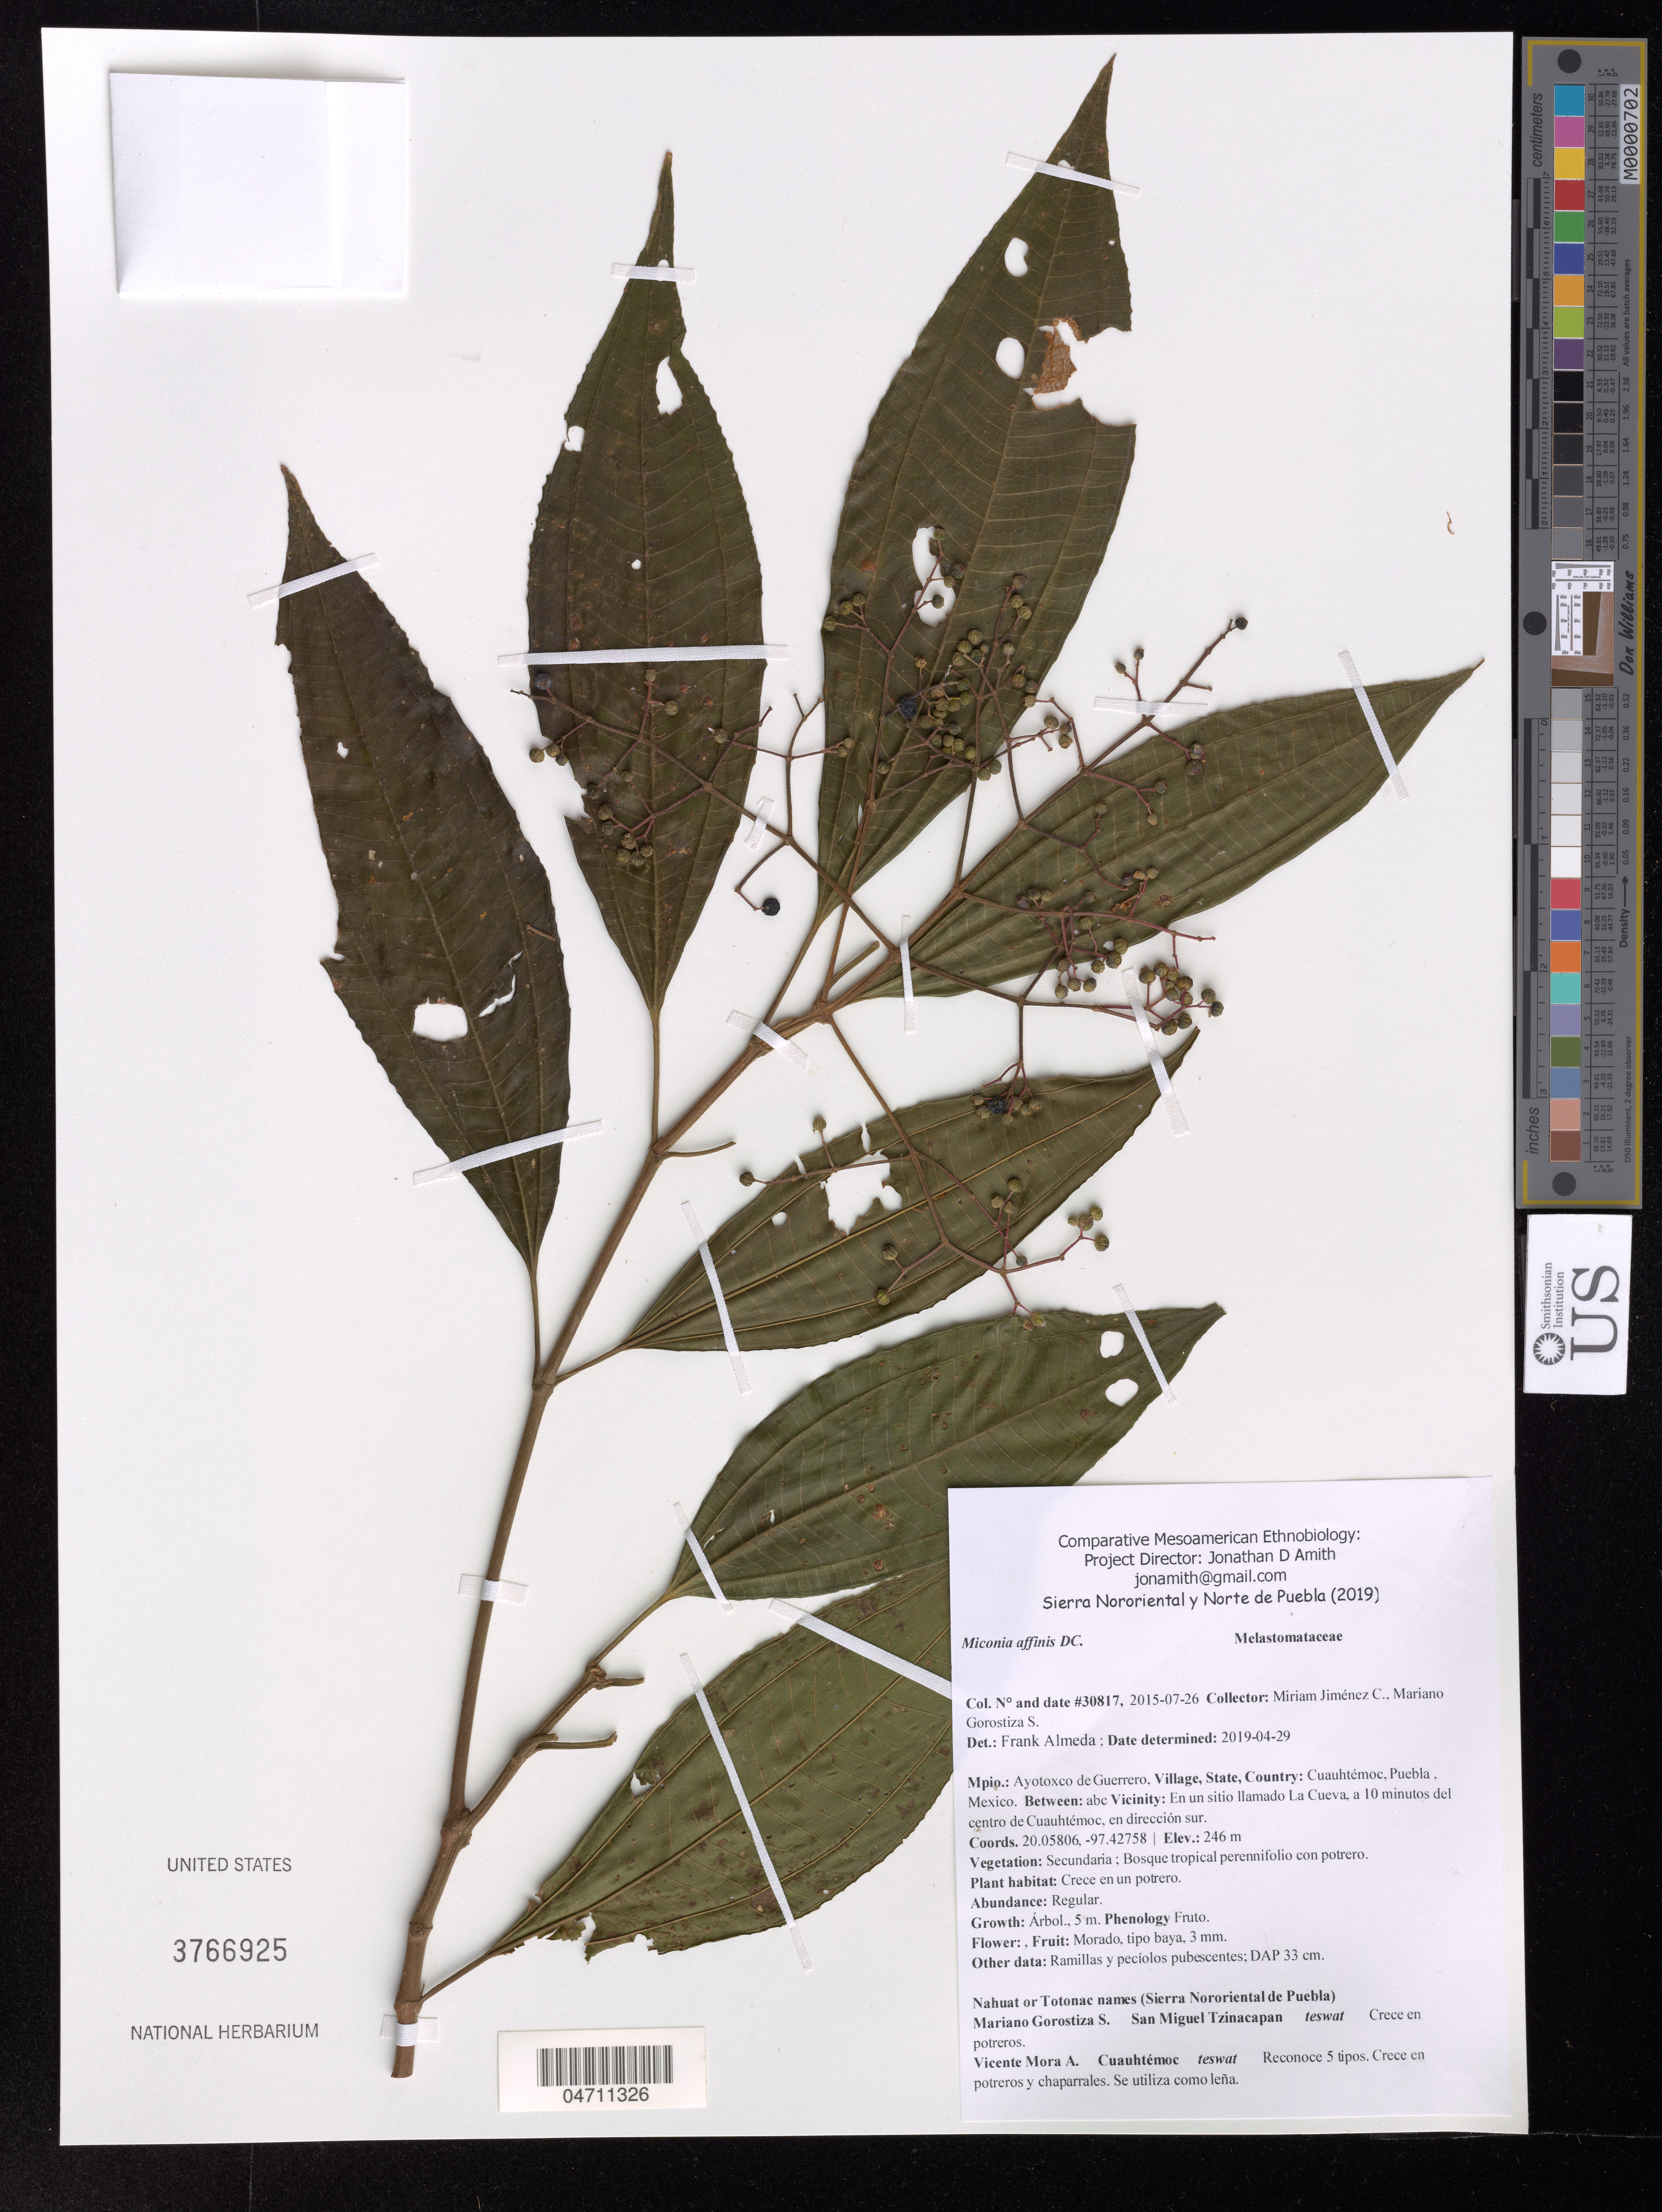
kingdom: Plantae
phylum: Tracheophyta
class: Magnoliopsida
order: Myrtales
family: Melastomataceae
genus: Miconia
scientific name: Miconia affinis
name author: DC.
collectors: M. Jiménez Chimil & M. Salazar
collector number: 30817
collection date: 2015-07-26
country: Mexico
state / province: Puebla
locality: Ayotoxco de Guerrero, Cuauhtémoc. abc. En un sitio llamado La Cueva, a 10 minutos del centro de Cuauhtémoc, en dirección sur.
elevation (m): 246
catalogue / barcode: US 3766925